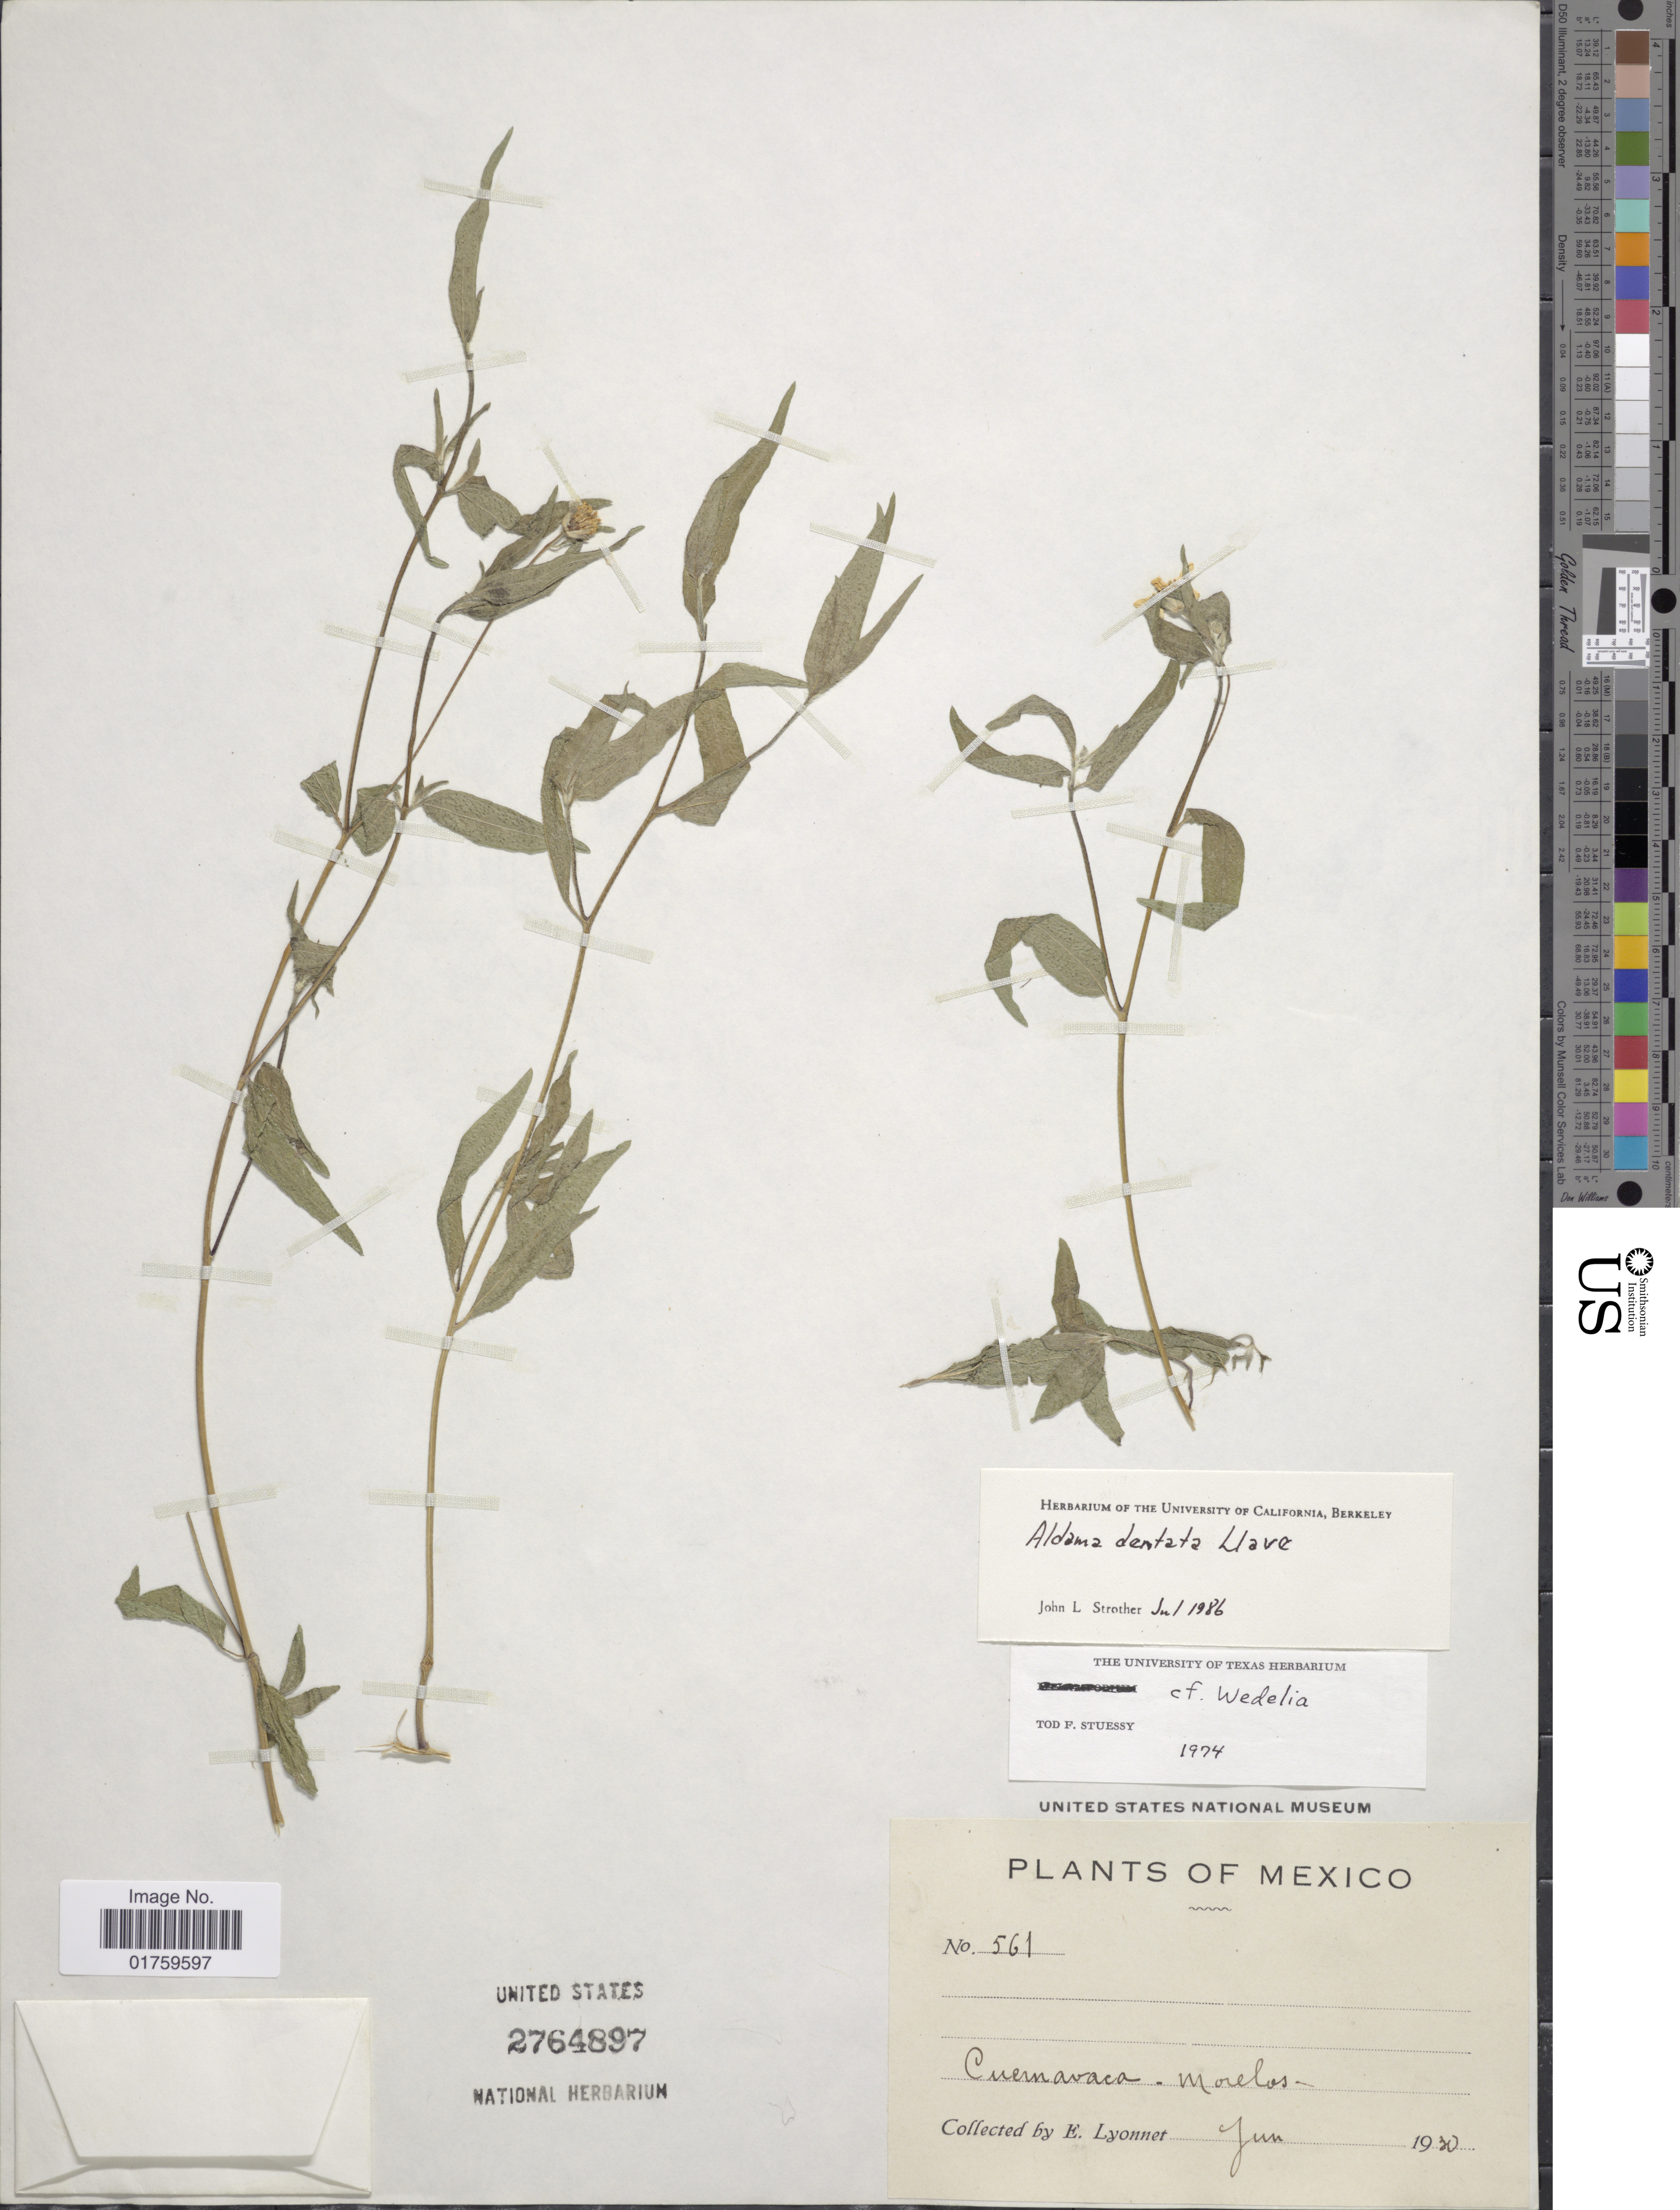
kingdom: Plantae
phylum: Tracheophyta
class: Magnoliopsida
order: Asterales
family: Asteraceae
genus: Aldama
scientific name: Aldama dentata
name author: La Llave ex La Llave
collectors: E. Lyonnet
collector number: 561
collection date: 1930-06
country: Mexico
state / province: Morelos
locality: Cuernavaca.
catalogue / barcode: US 2764897